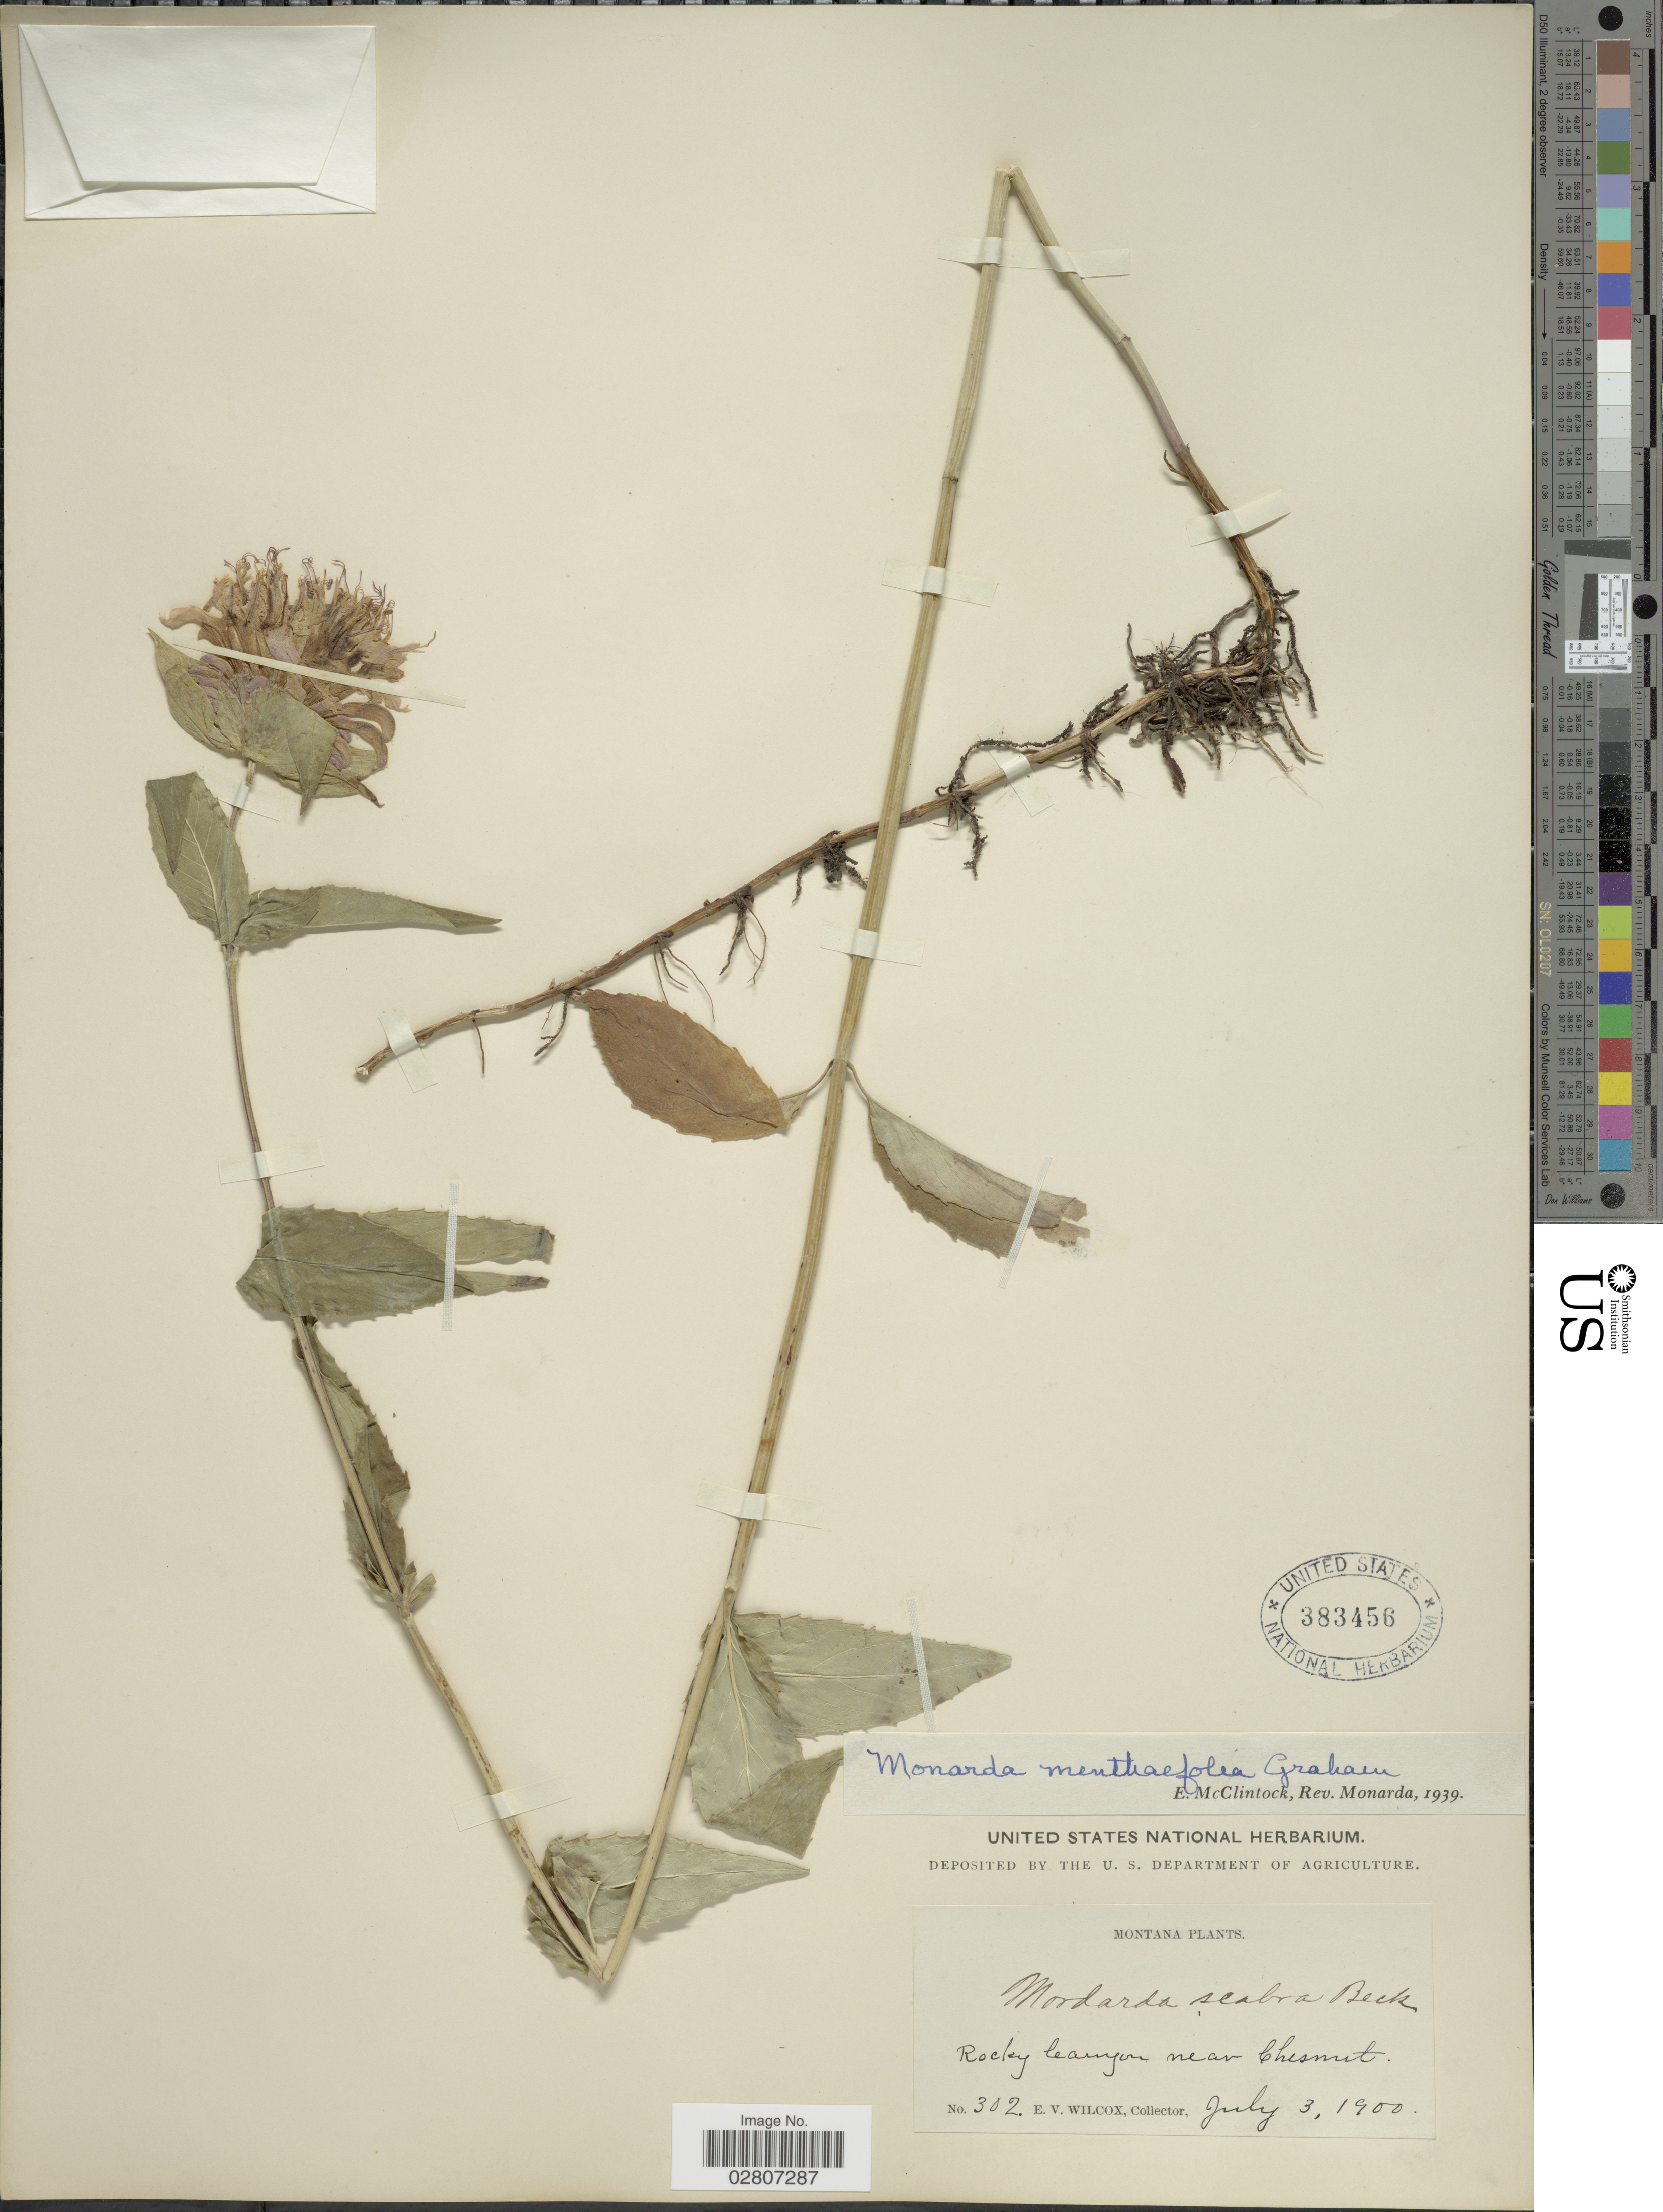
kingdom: Plantae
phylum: Tracheophyta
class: Magnoliopsida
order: Lamiales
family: Lamiaceae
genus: Monarda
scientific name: Monarda fistulosa var. menthifolia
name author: (Graham) Fernald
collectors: E. V. Wilcox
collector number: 302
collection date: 1900-07-03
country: United States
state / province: Montana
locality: Rocky Canyon near Chesnut.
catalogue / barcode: US 383456